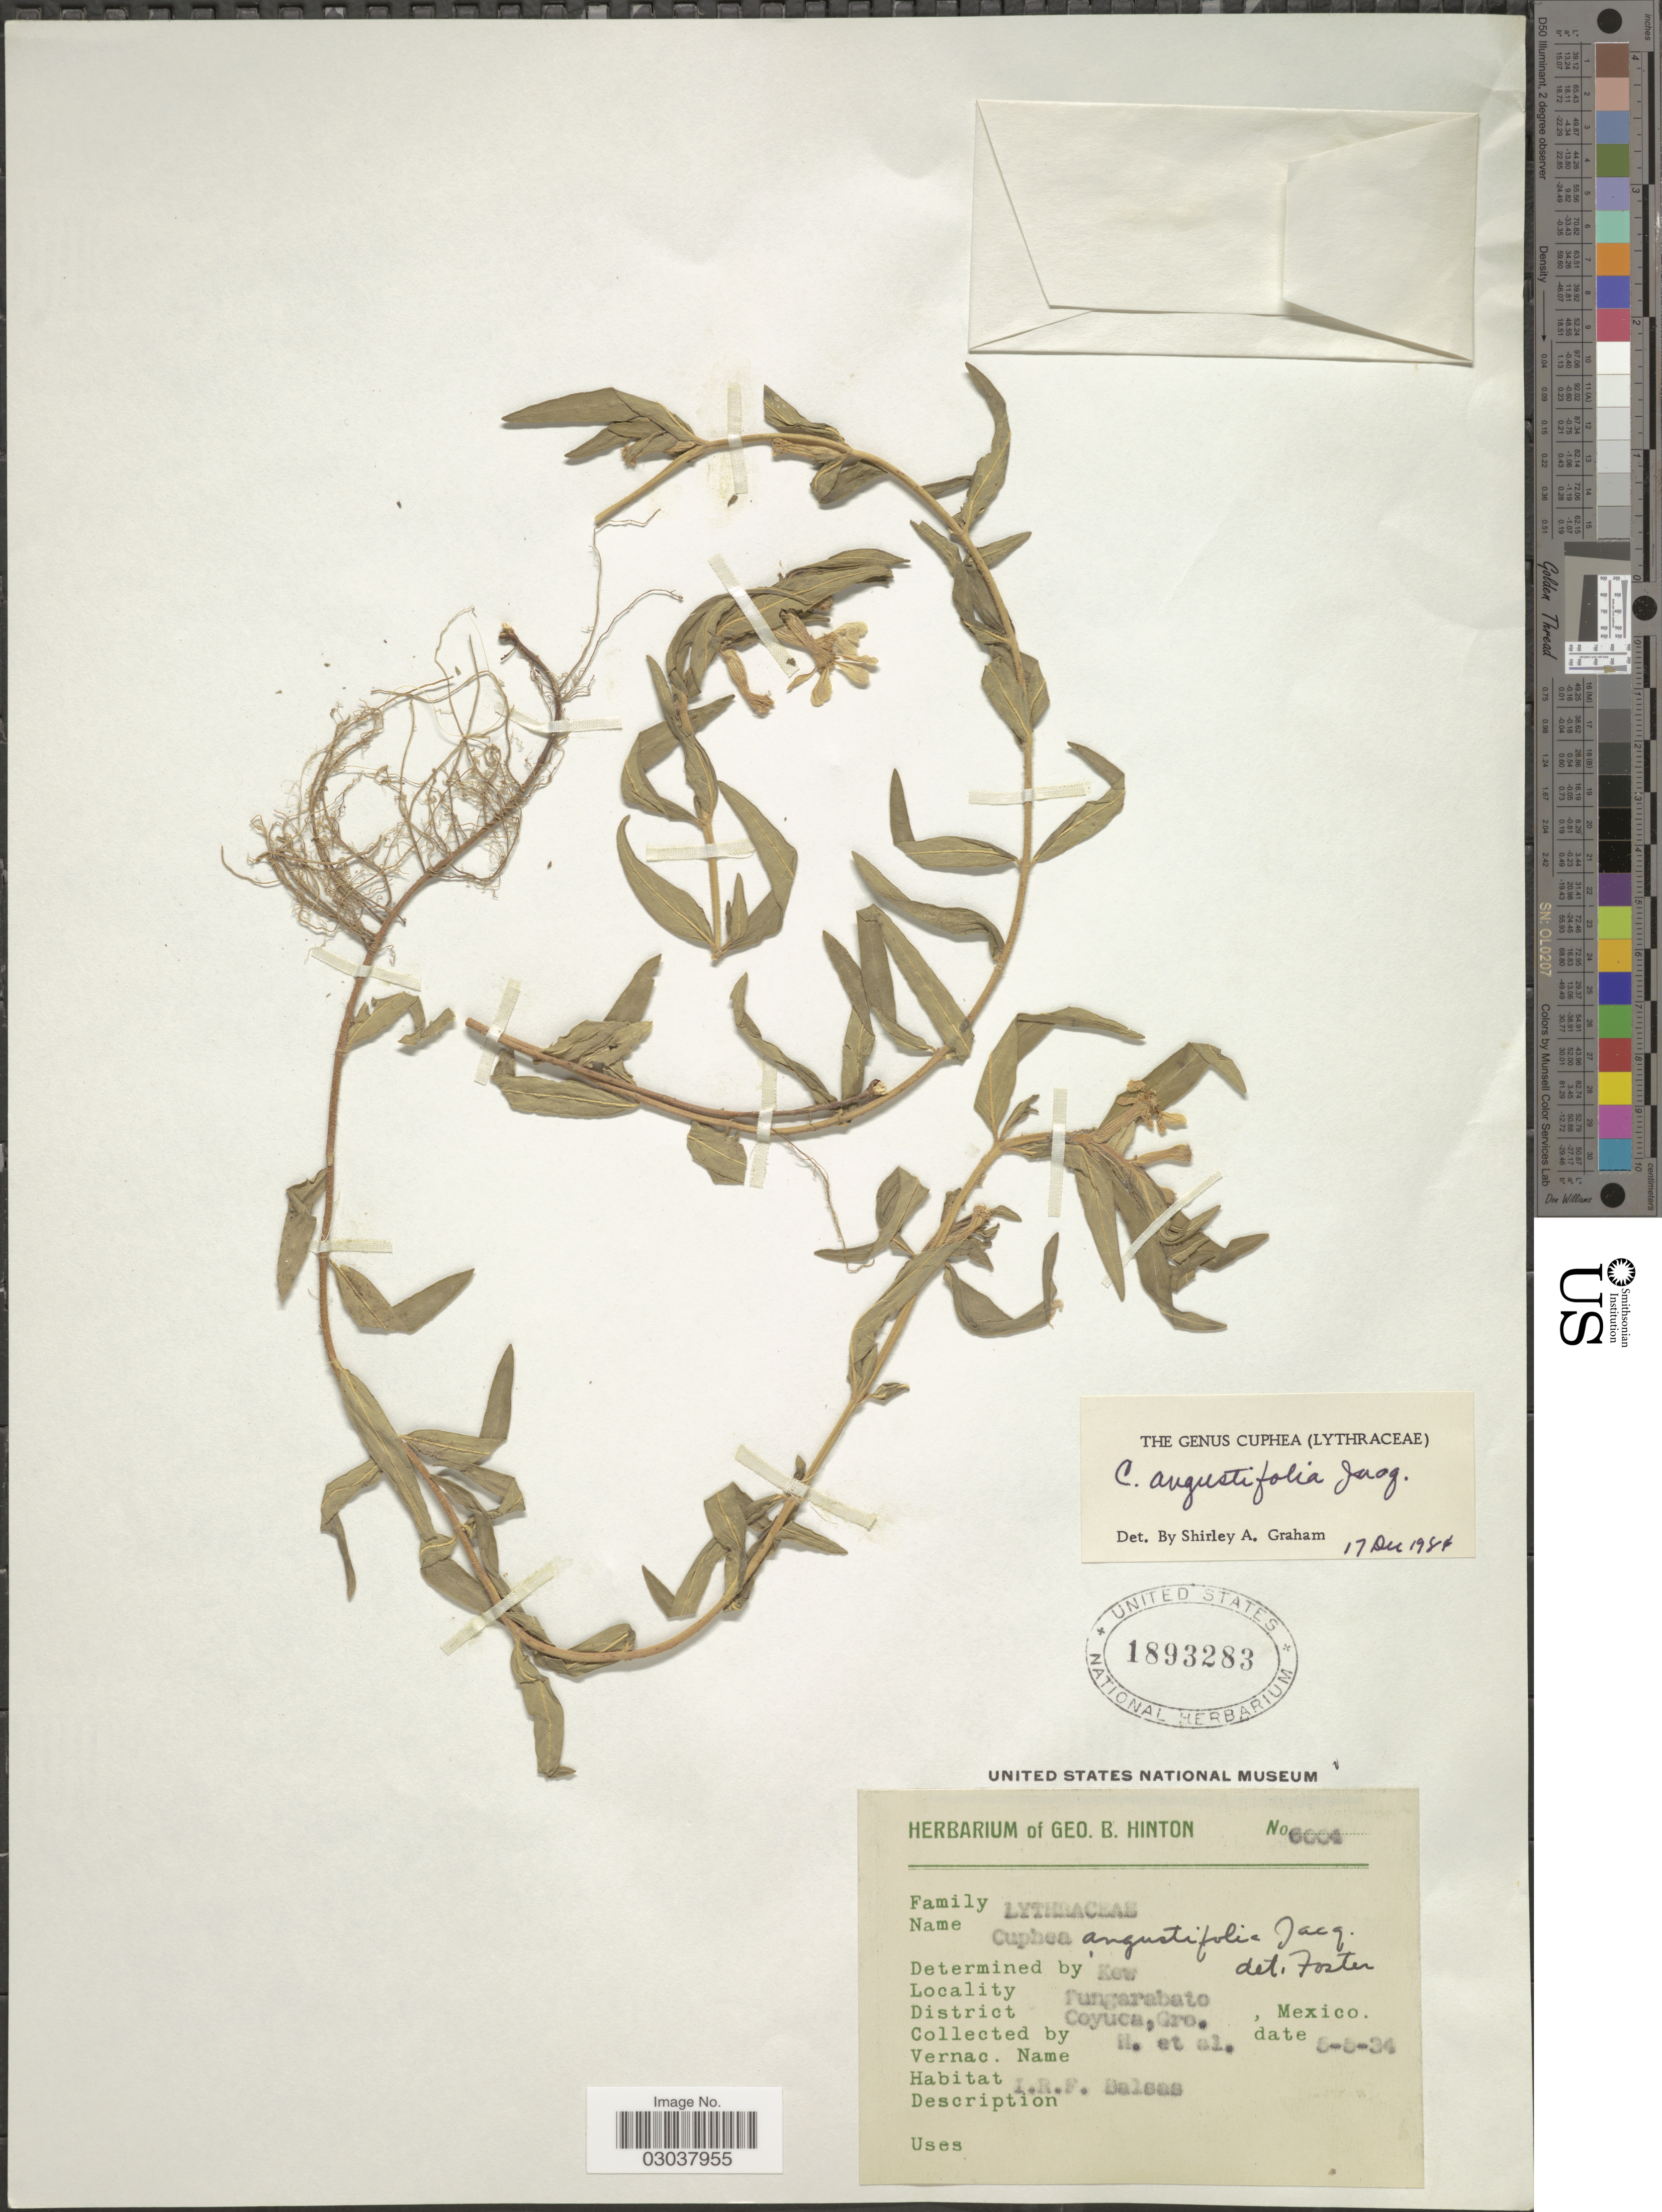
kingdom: Plantae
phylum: Tracheophyta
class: Magnoliopsida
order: Myrtales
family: Lythraceae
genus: Cuphea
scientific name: Cuphea angustifolia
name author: Jacq. ex Koehne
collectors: G. B. Hinton & et al.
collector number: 6004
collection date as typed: Transcribed d/m/y: 5/5/34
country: Mexico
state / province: Guerrero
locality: Pungarabato. District Coyuca, Gro.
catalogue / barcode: US 1893283